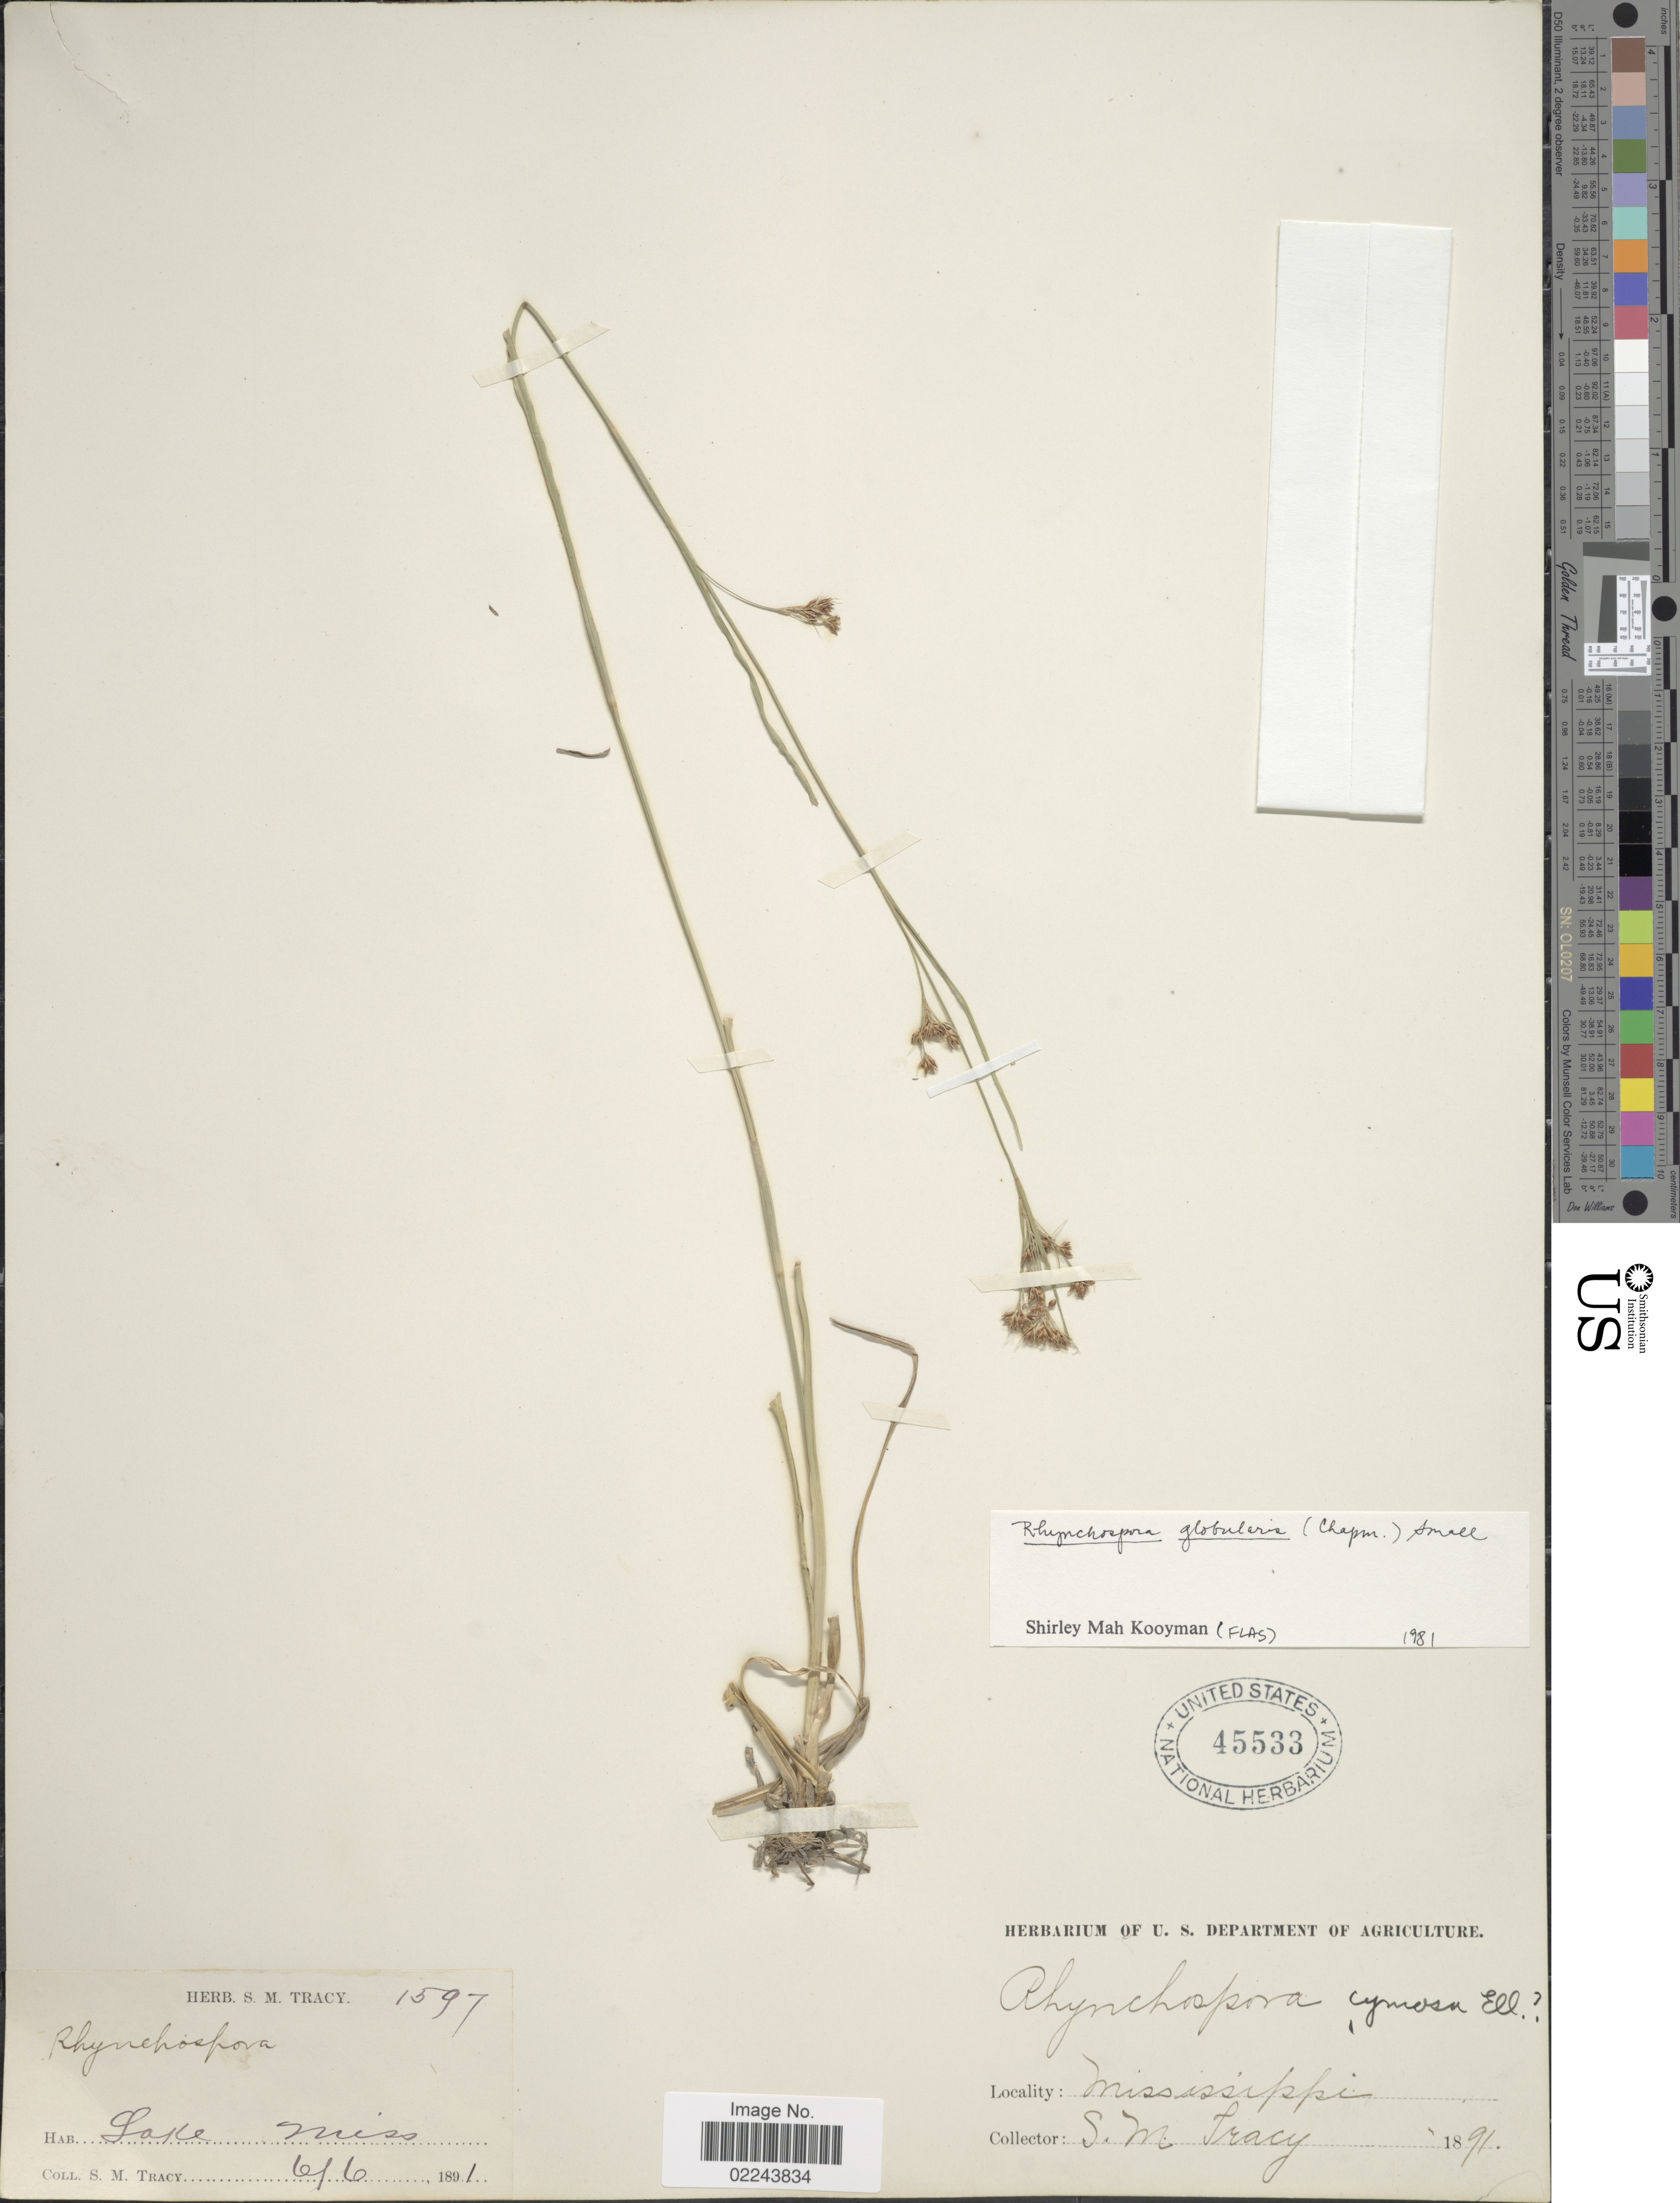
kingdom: Plantae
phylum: Tracheophyta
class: Liliopsida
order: Poales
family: Cyperaceae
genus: Rhynchospora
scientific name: Rhynchospora globularis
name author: (Chapm.) Small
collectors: S. M. Tracy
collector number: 1597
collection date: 1891-06-06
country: United States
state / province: Mississippi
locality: Lake Miss.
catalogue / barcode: US 45533